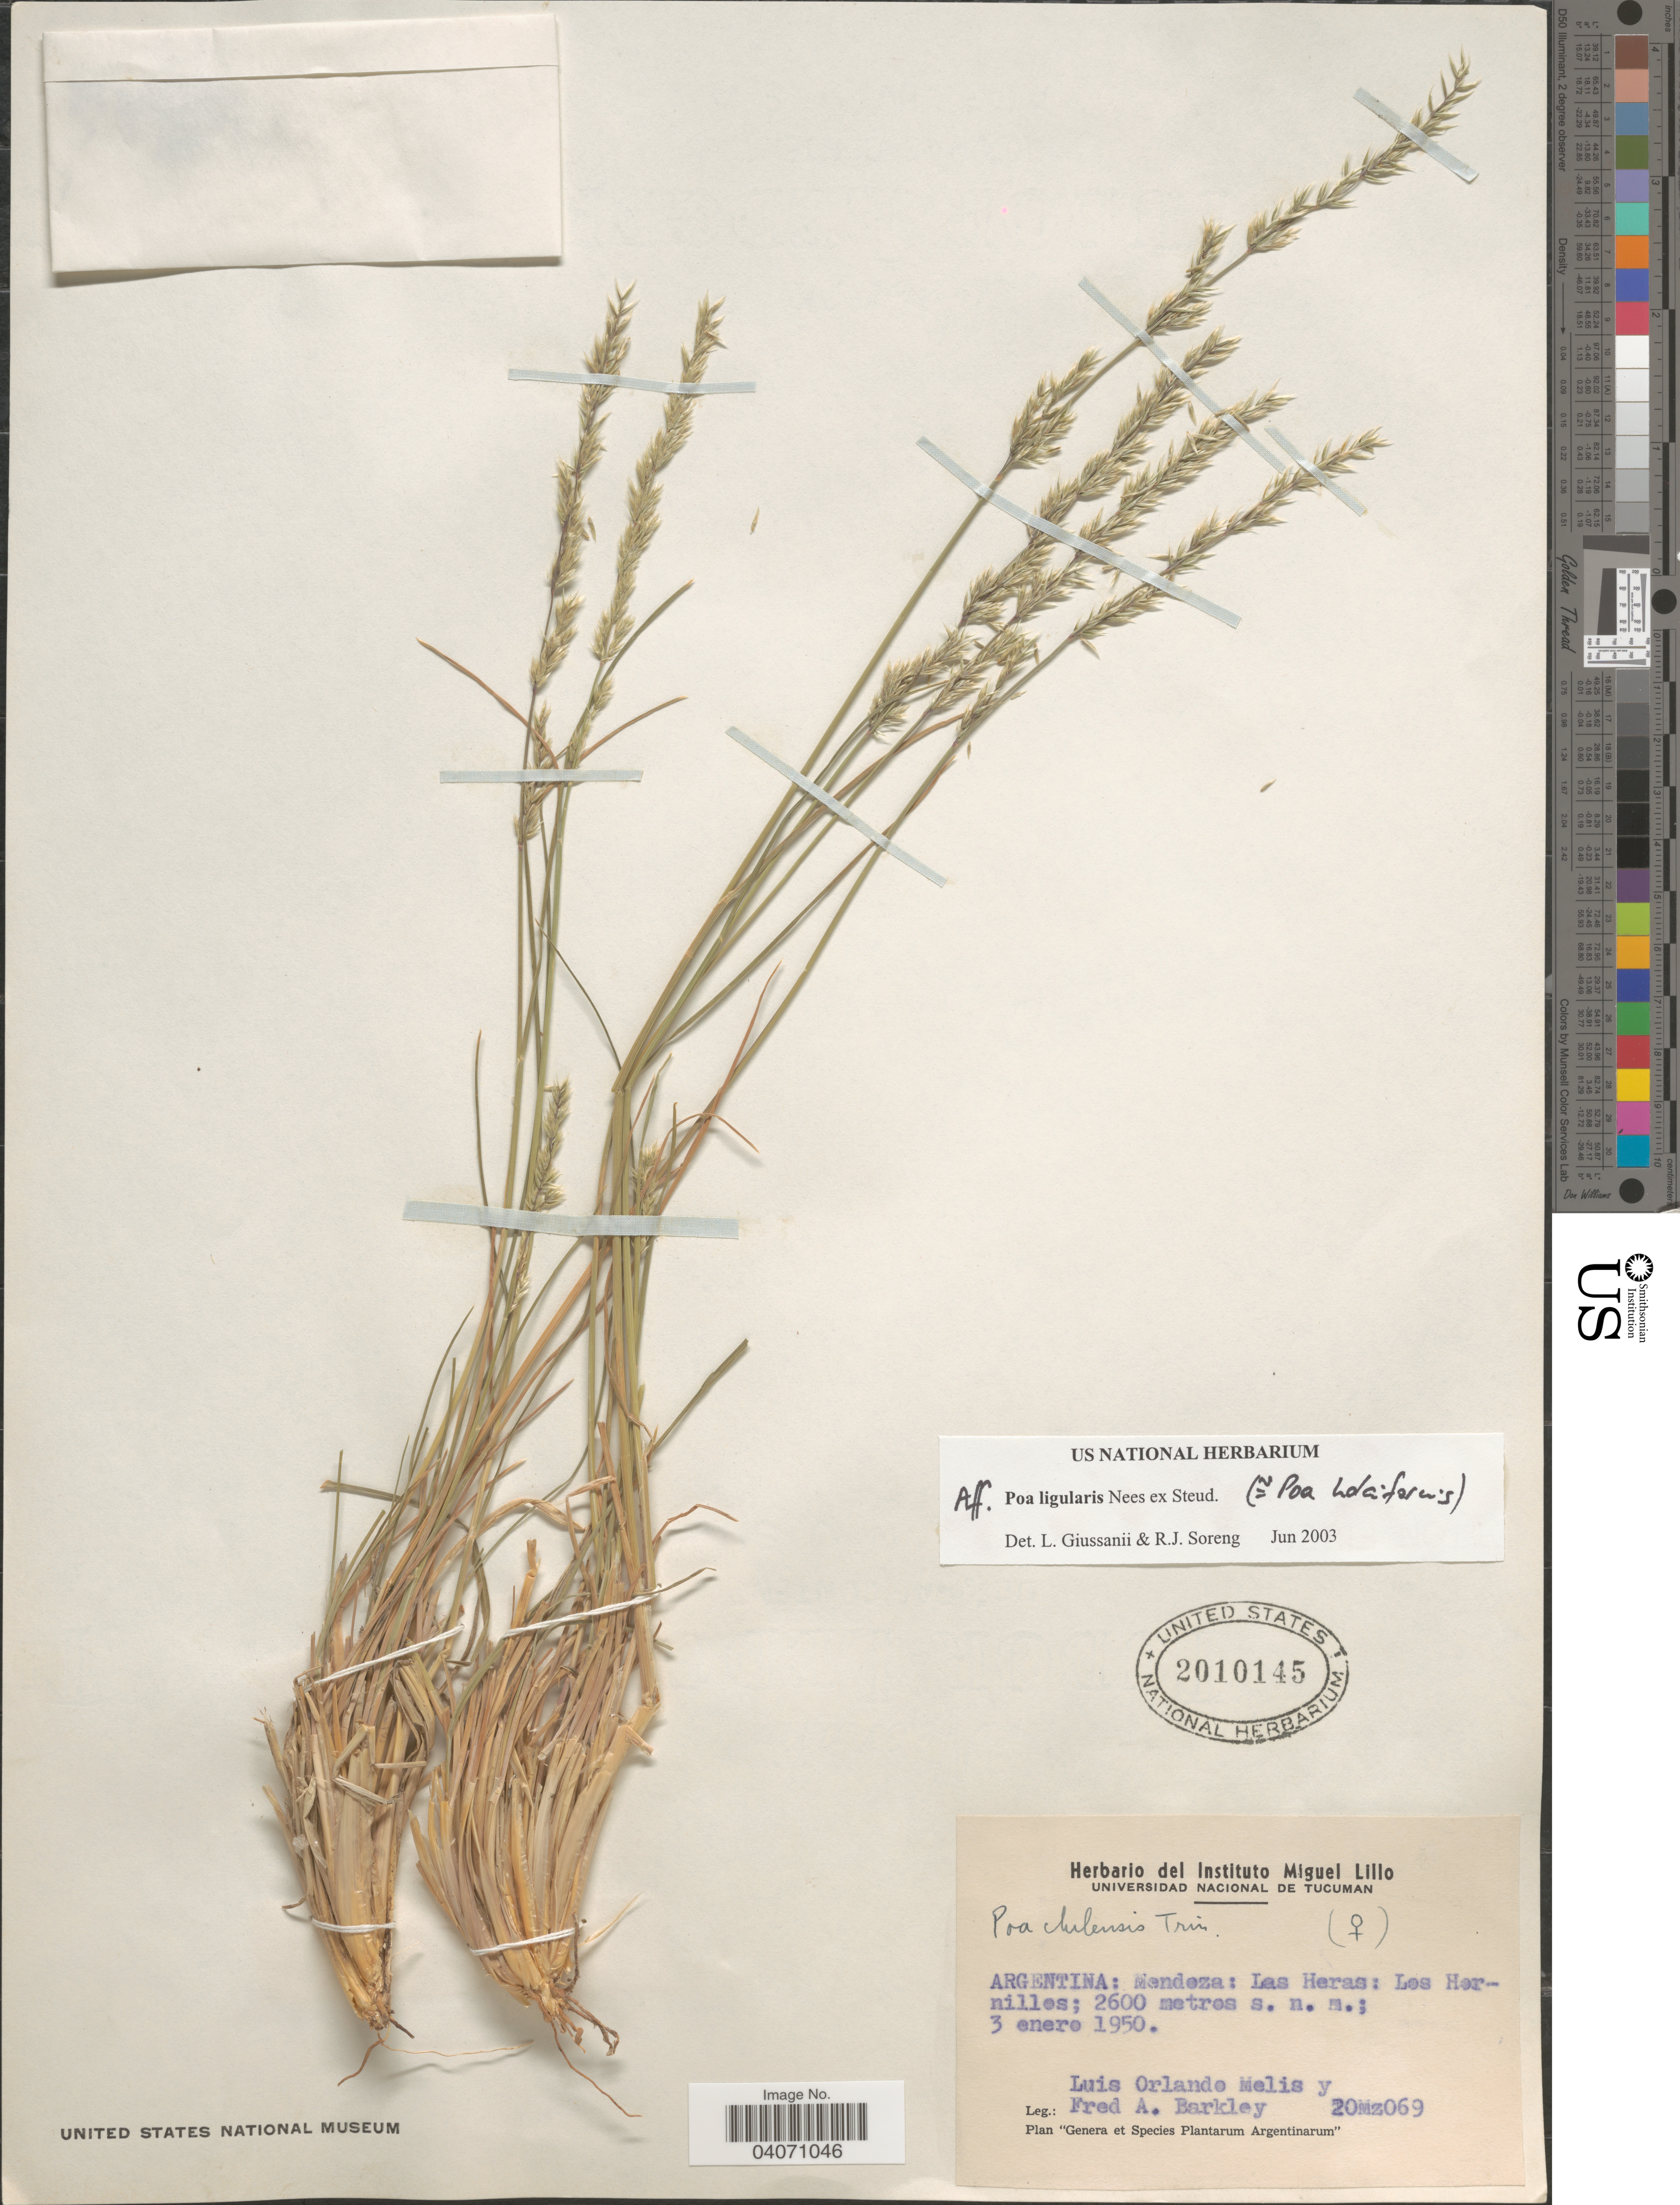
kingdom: Plantae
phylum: Tracheophyta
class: Liliopsida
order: Poales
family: Poaceae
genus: Poa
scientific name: Poa ligularis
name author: Nees ex Steud.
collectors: L. Melis & F. A. Barkley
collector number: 20Mz069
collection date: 1950-01-03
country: Argentina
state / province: Mendoza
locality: Las Heras: Los Hornillos.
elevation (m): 2600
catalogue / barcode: US 2010145